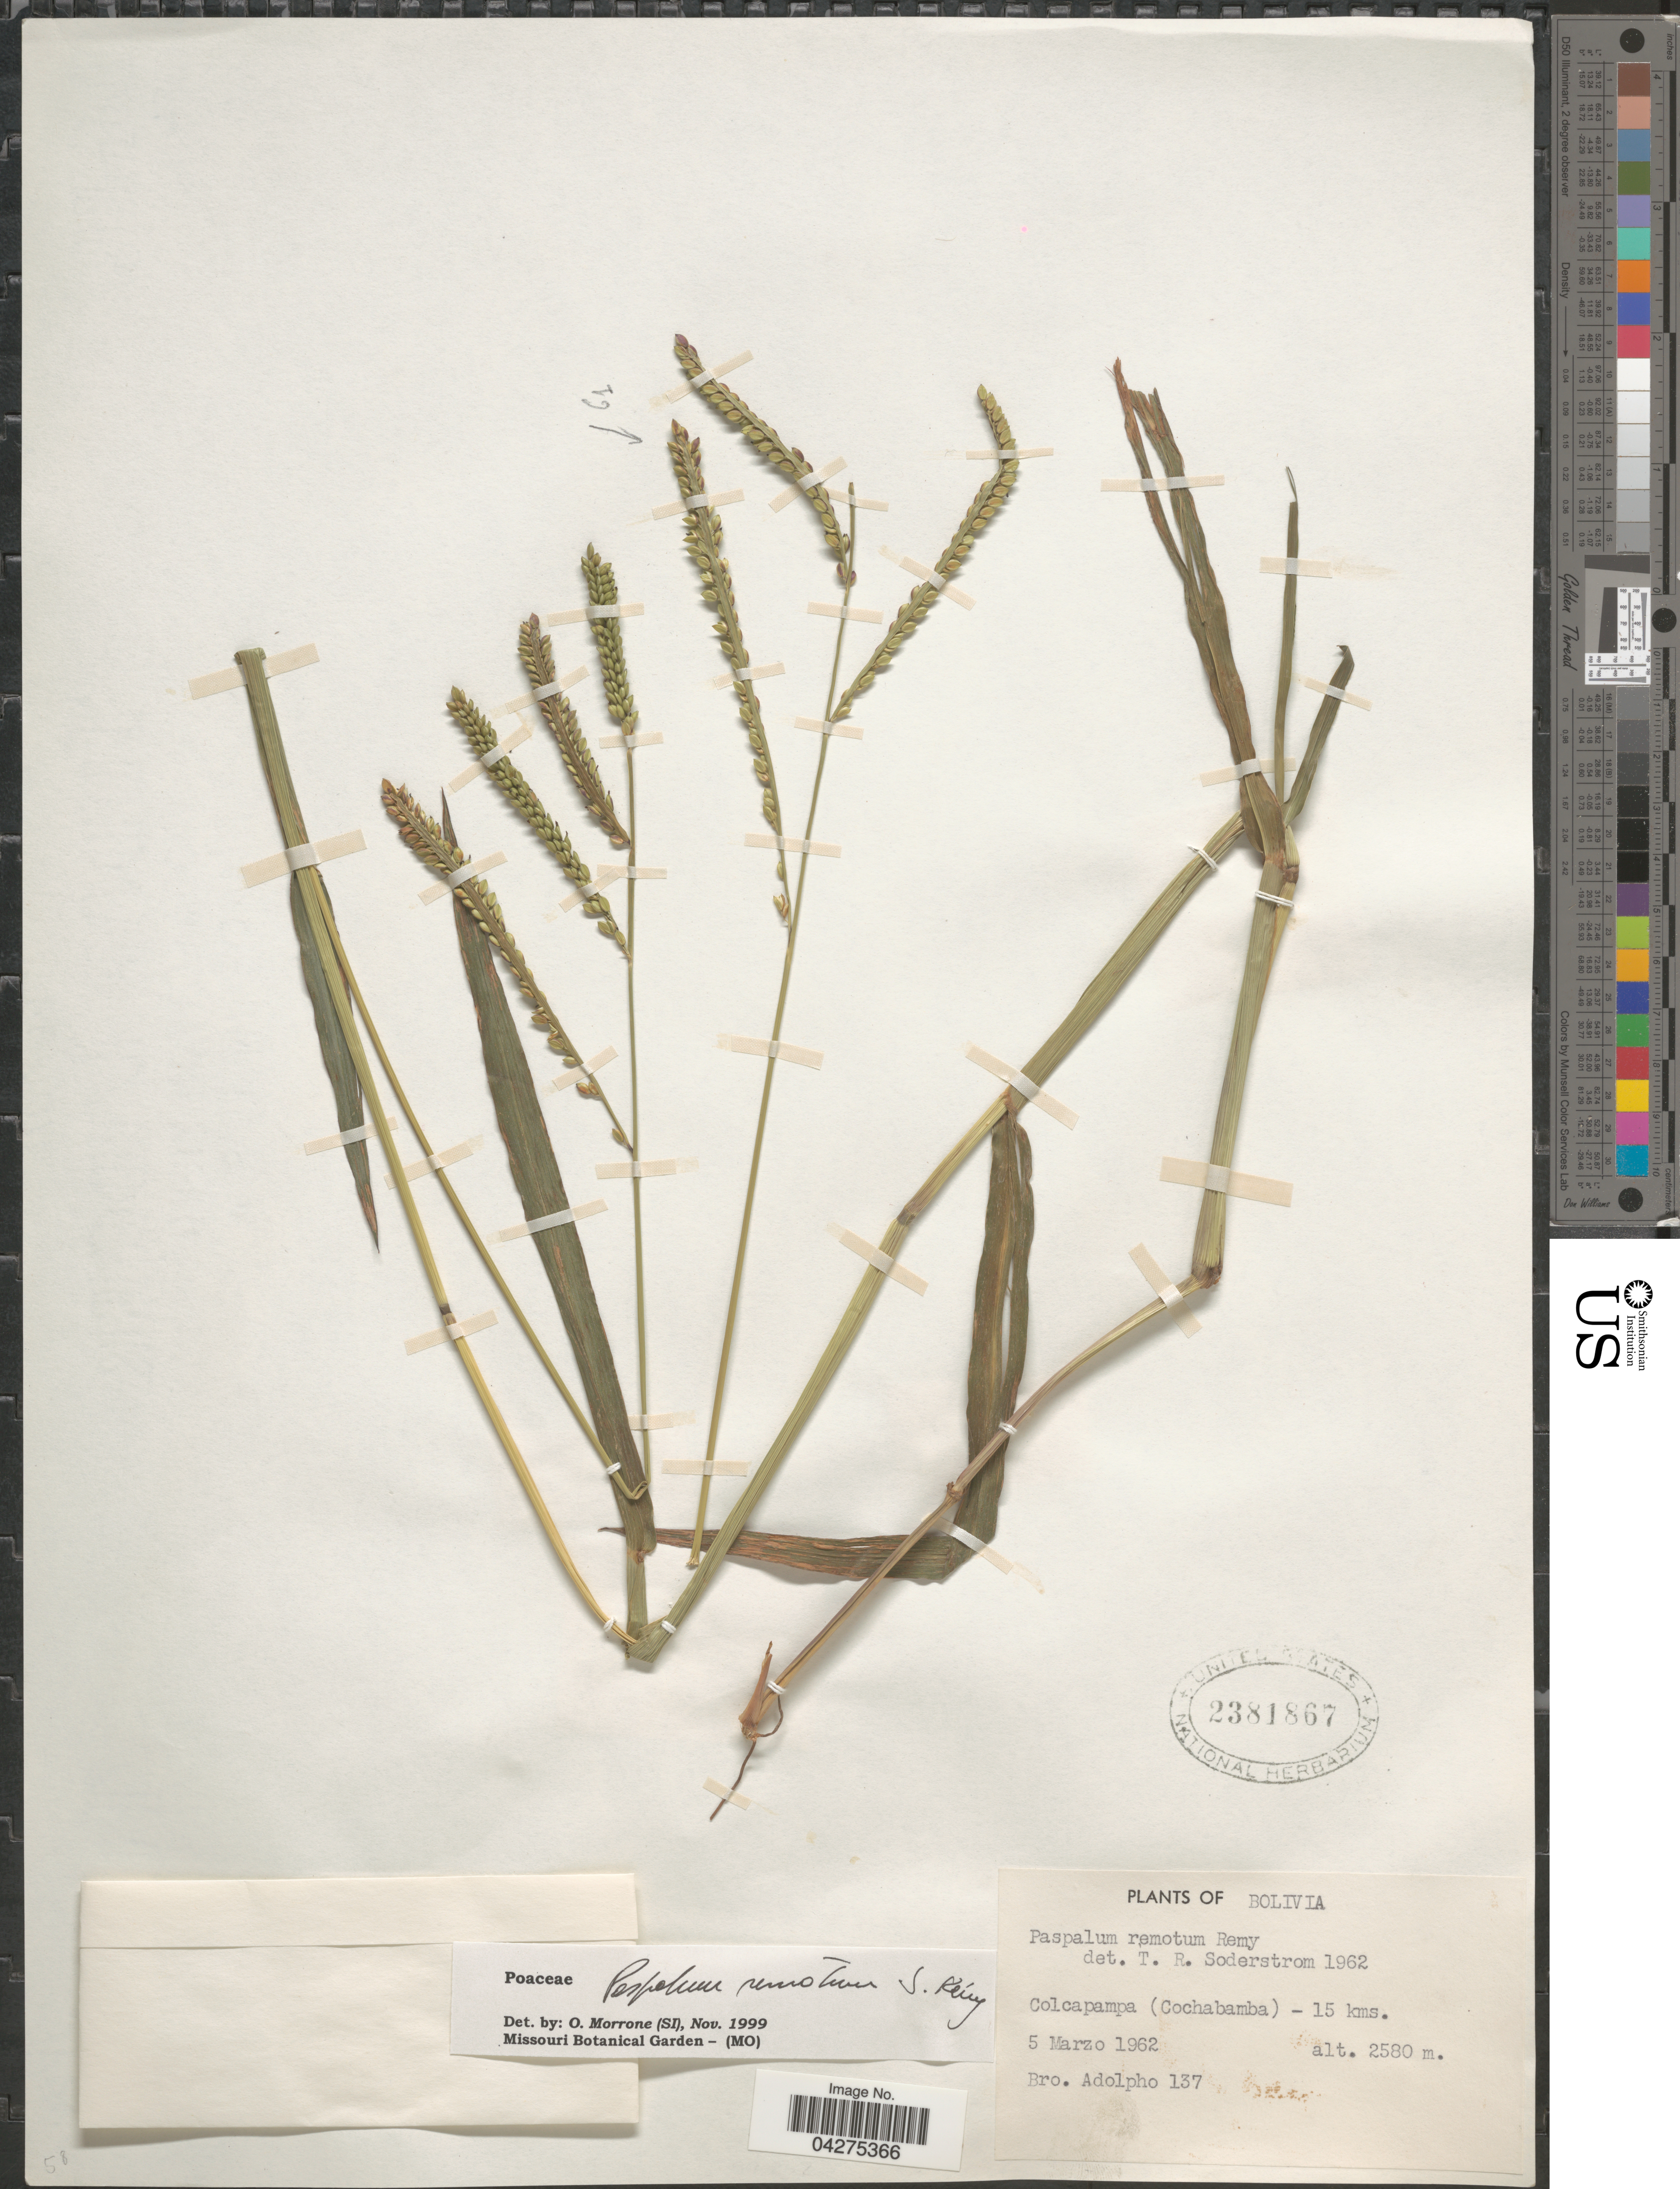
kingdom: Plantae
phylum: Tracheophyta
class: Liliopsida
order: Poales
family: Poaceae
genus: Paspalum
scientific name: Paspalum remotum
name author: J. Rémy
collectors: Bro. Adolfo M.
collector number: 137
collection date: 1962-03-05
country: Bolivia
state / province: Cochabamba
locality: Colcapampa- 15 kms.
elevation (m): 2580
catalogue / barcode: US 2381867